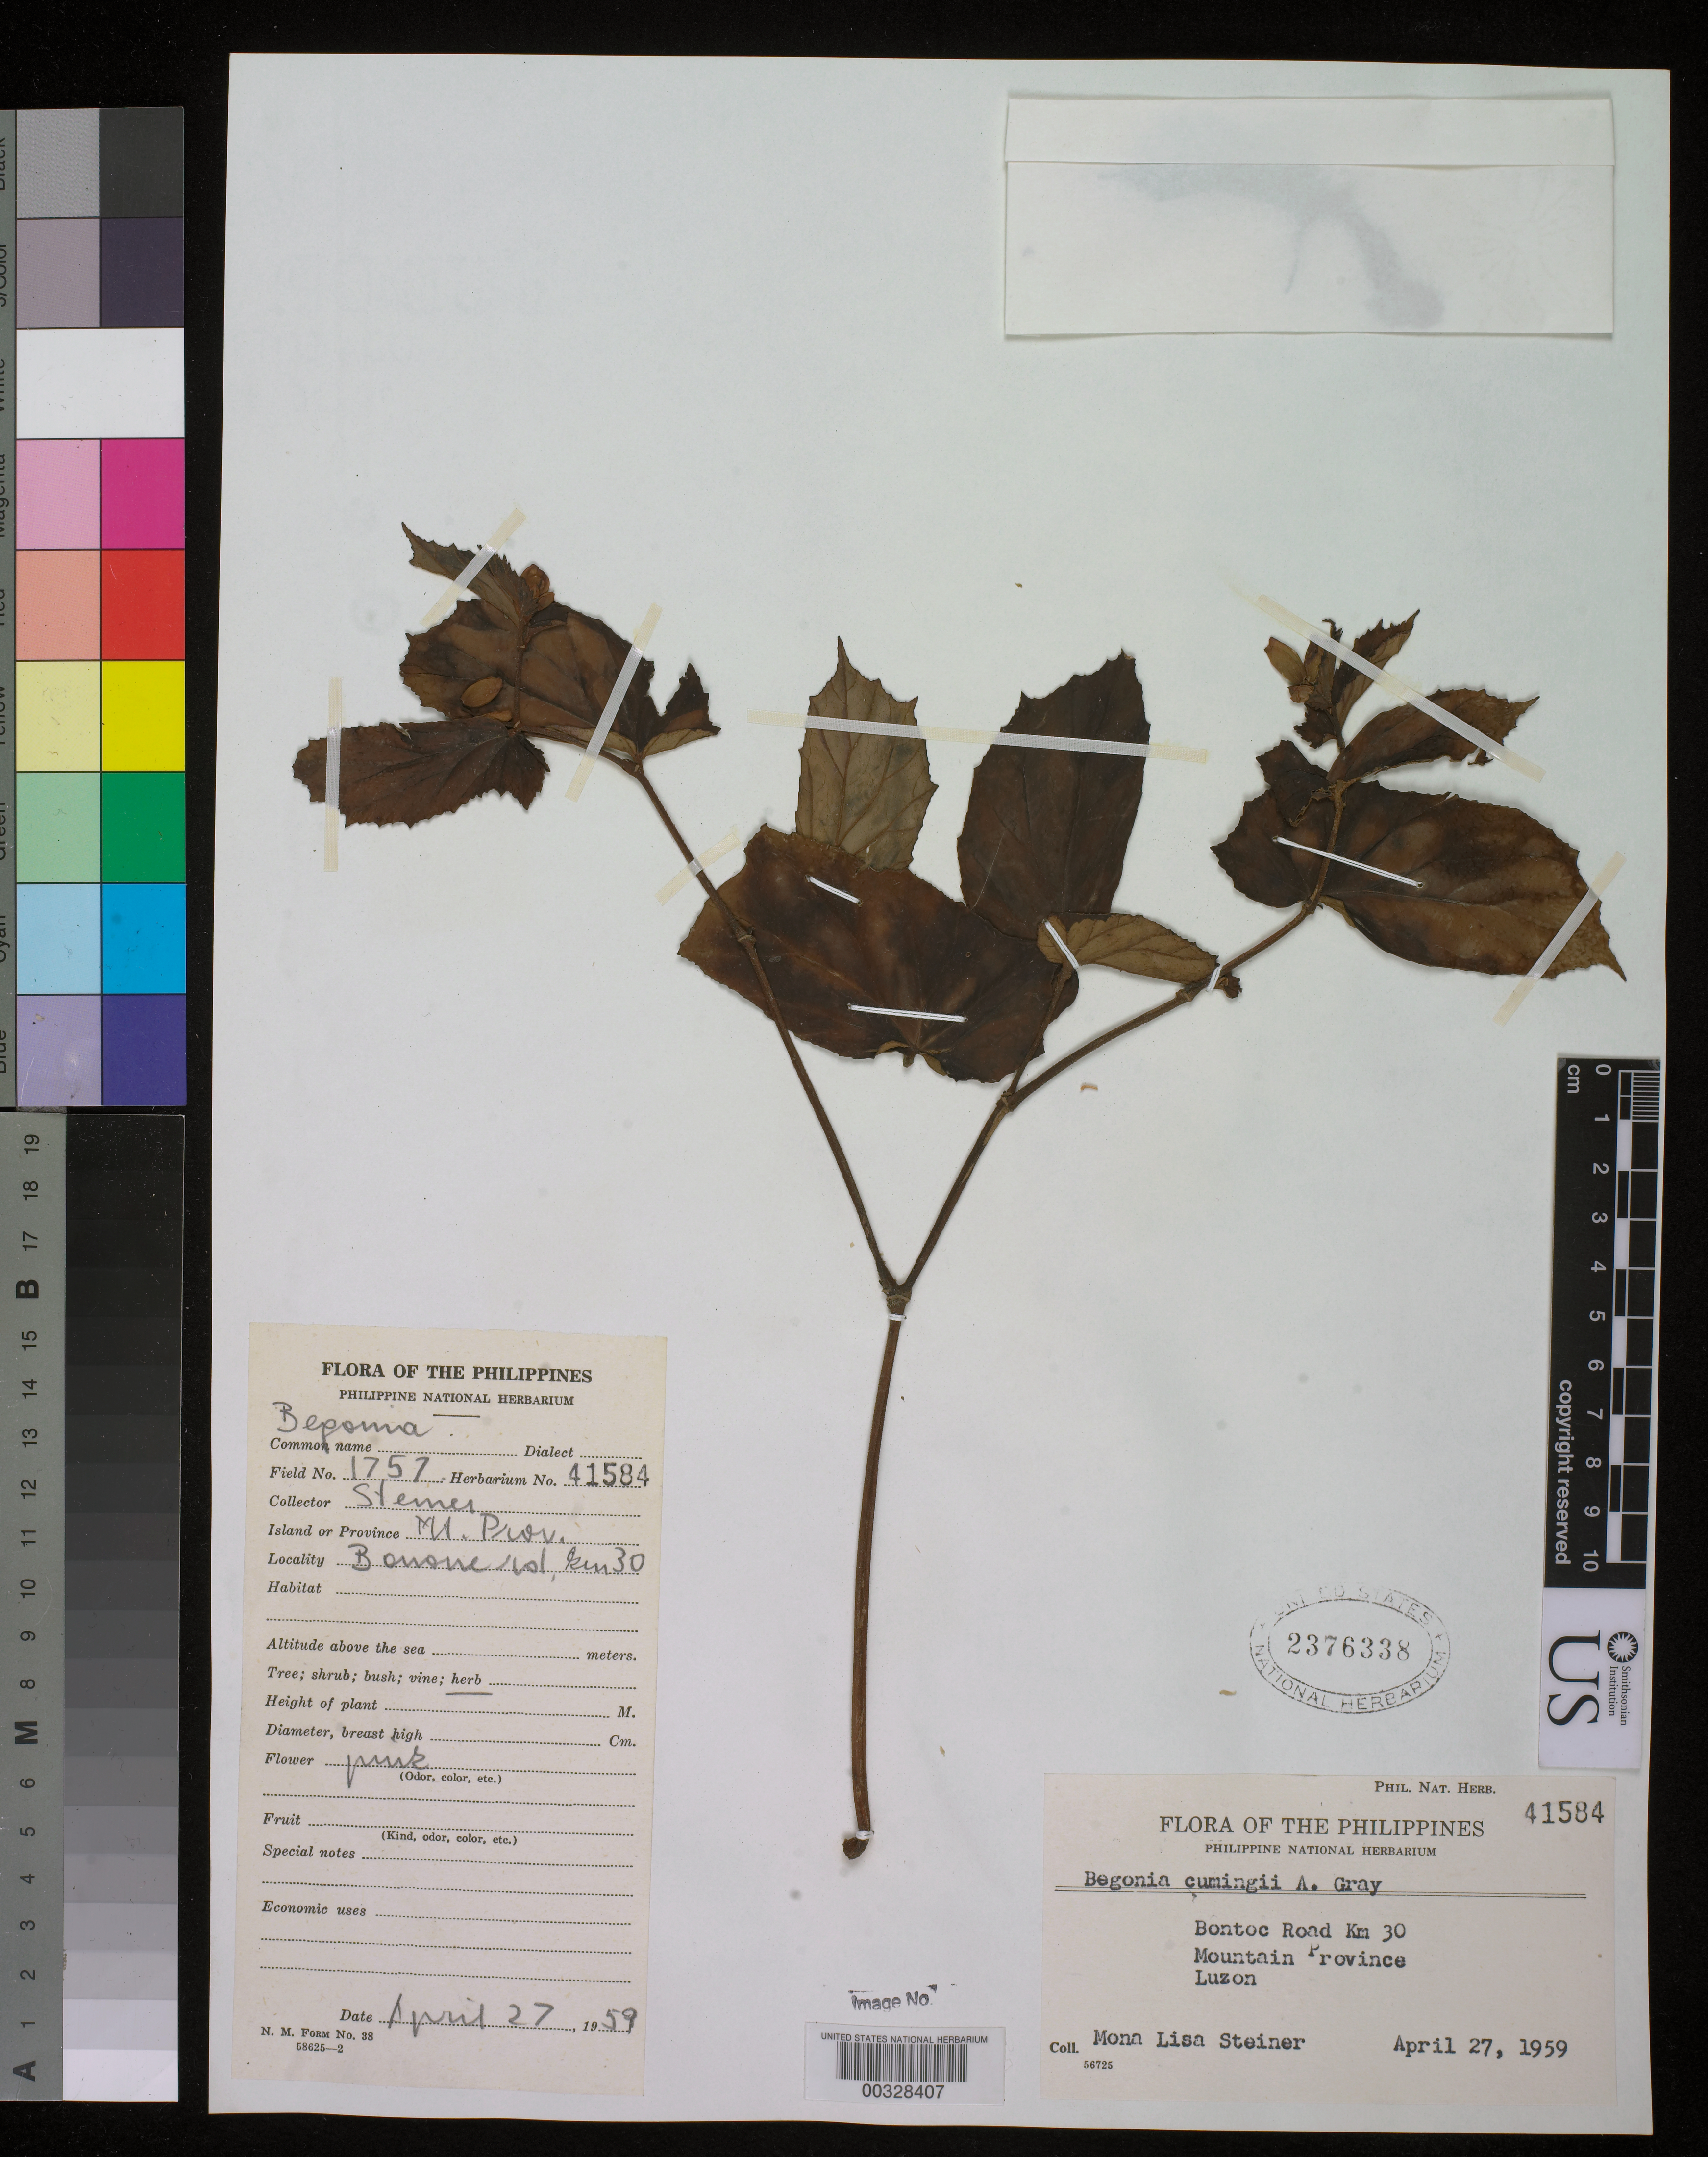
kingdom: Plantae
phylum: Tracheophyta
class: Magnoliopsida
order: Cucurbitales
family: Begoniaceae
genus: Begonia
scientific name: Begonia cumingii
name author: A. Gray in Wilkes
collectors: M. Steiner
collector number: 1757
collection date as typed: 27 Apr 1959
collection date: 1959-04-27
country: Philippines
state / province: Cordillera (Administrative Region)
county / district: Mountain province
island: Luzon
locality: Bontoc road km 30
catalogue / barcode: US 2376338